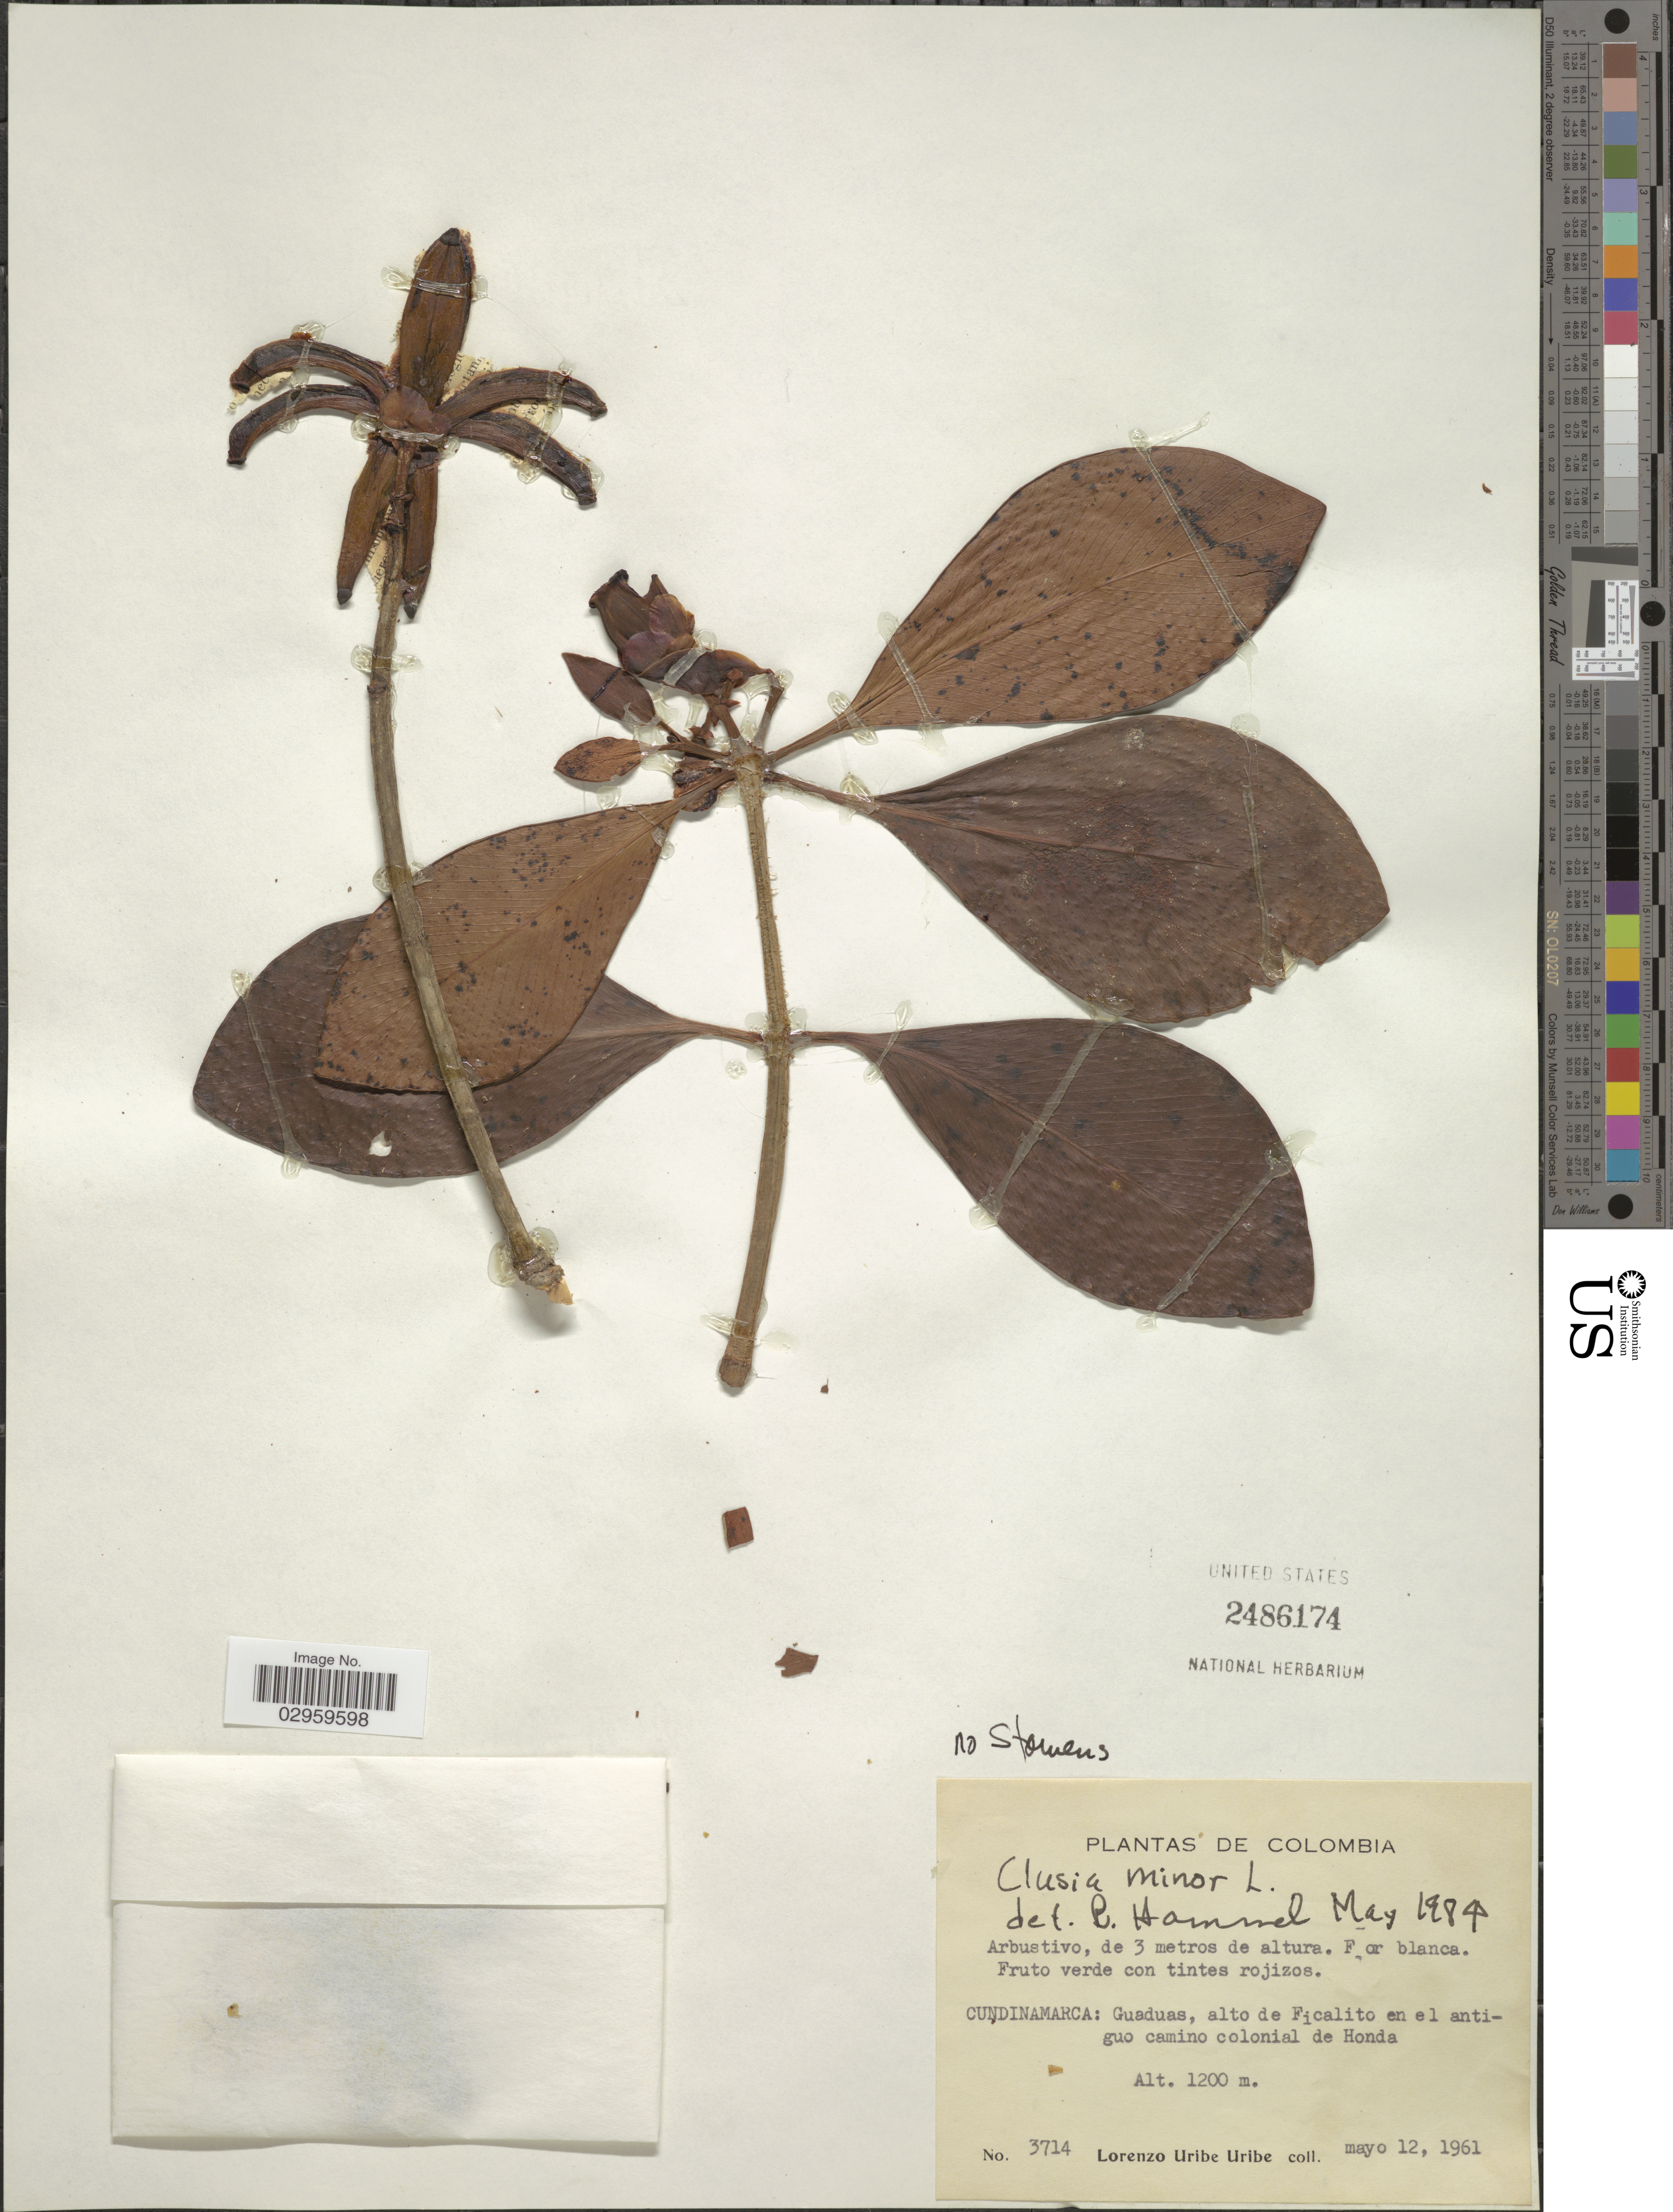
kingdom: Plantae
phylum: Tracheophyta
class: Magnoliopsida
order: Malpighiales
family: Clusiaceae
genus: Clusia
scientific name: Clusia minor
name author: L.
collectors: L. Uribe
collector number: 3714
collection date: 1961-05-12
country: Colombia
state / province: Cundinamarca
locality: Guaduas, alto de Ficalito en el antiguo camino colonial de Honda.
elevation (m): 1200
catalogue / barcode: US 2486174